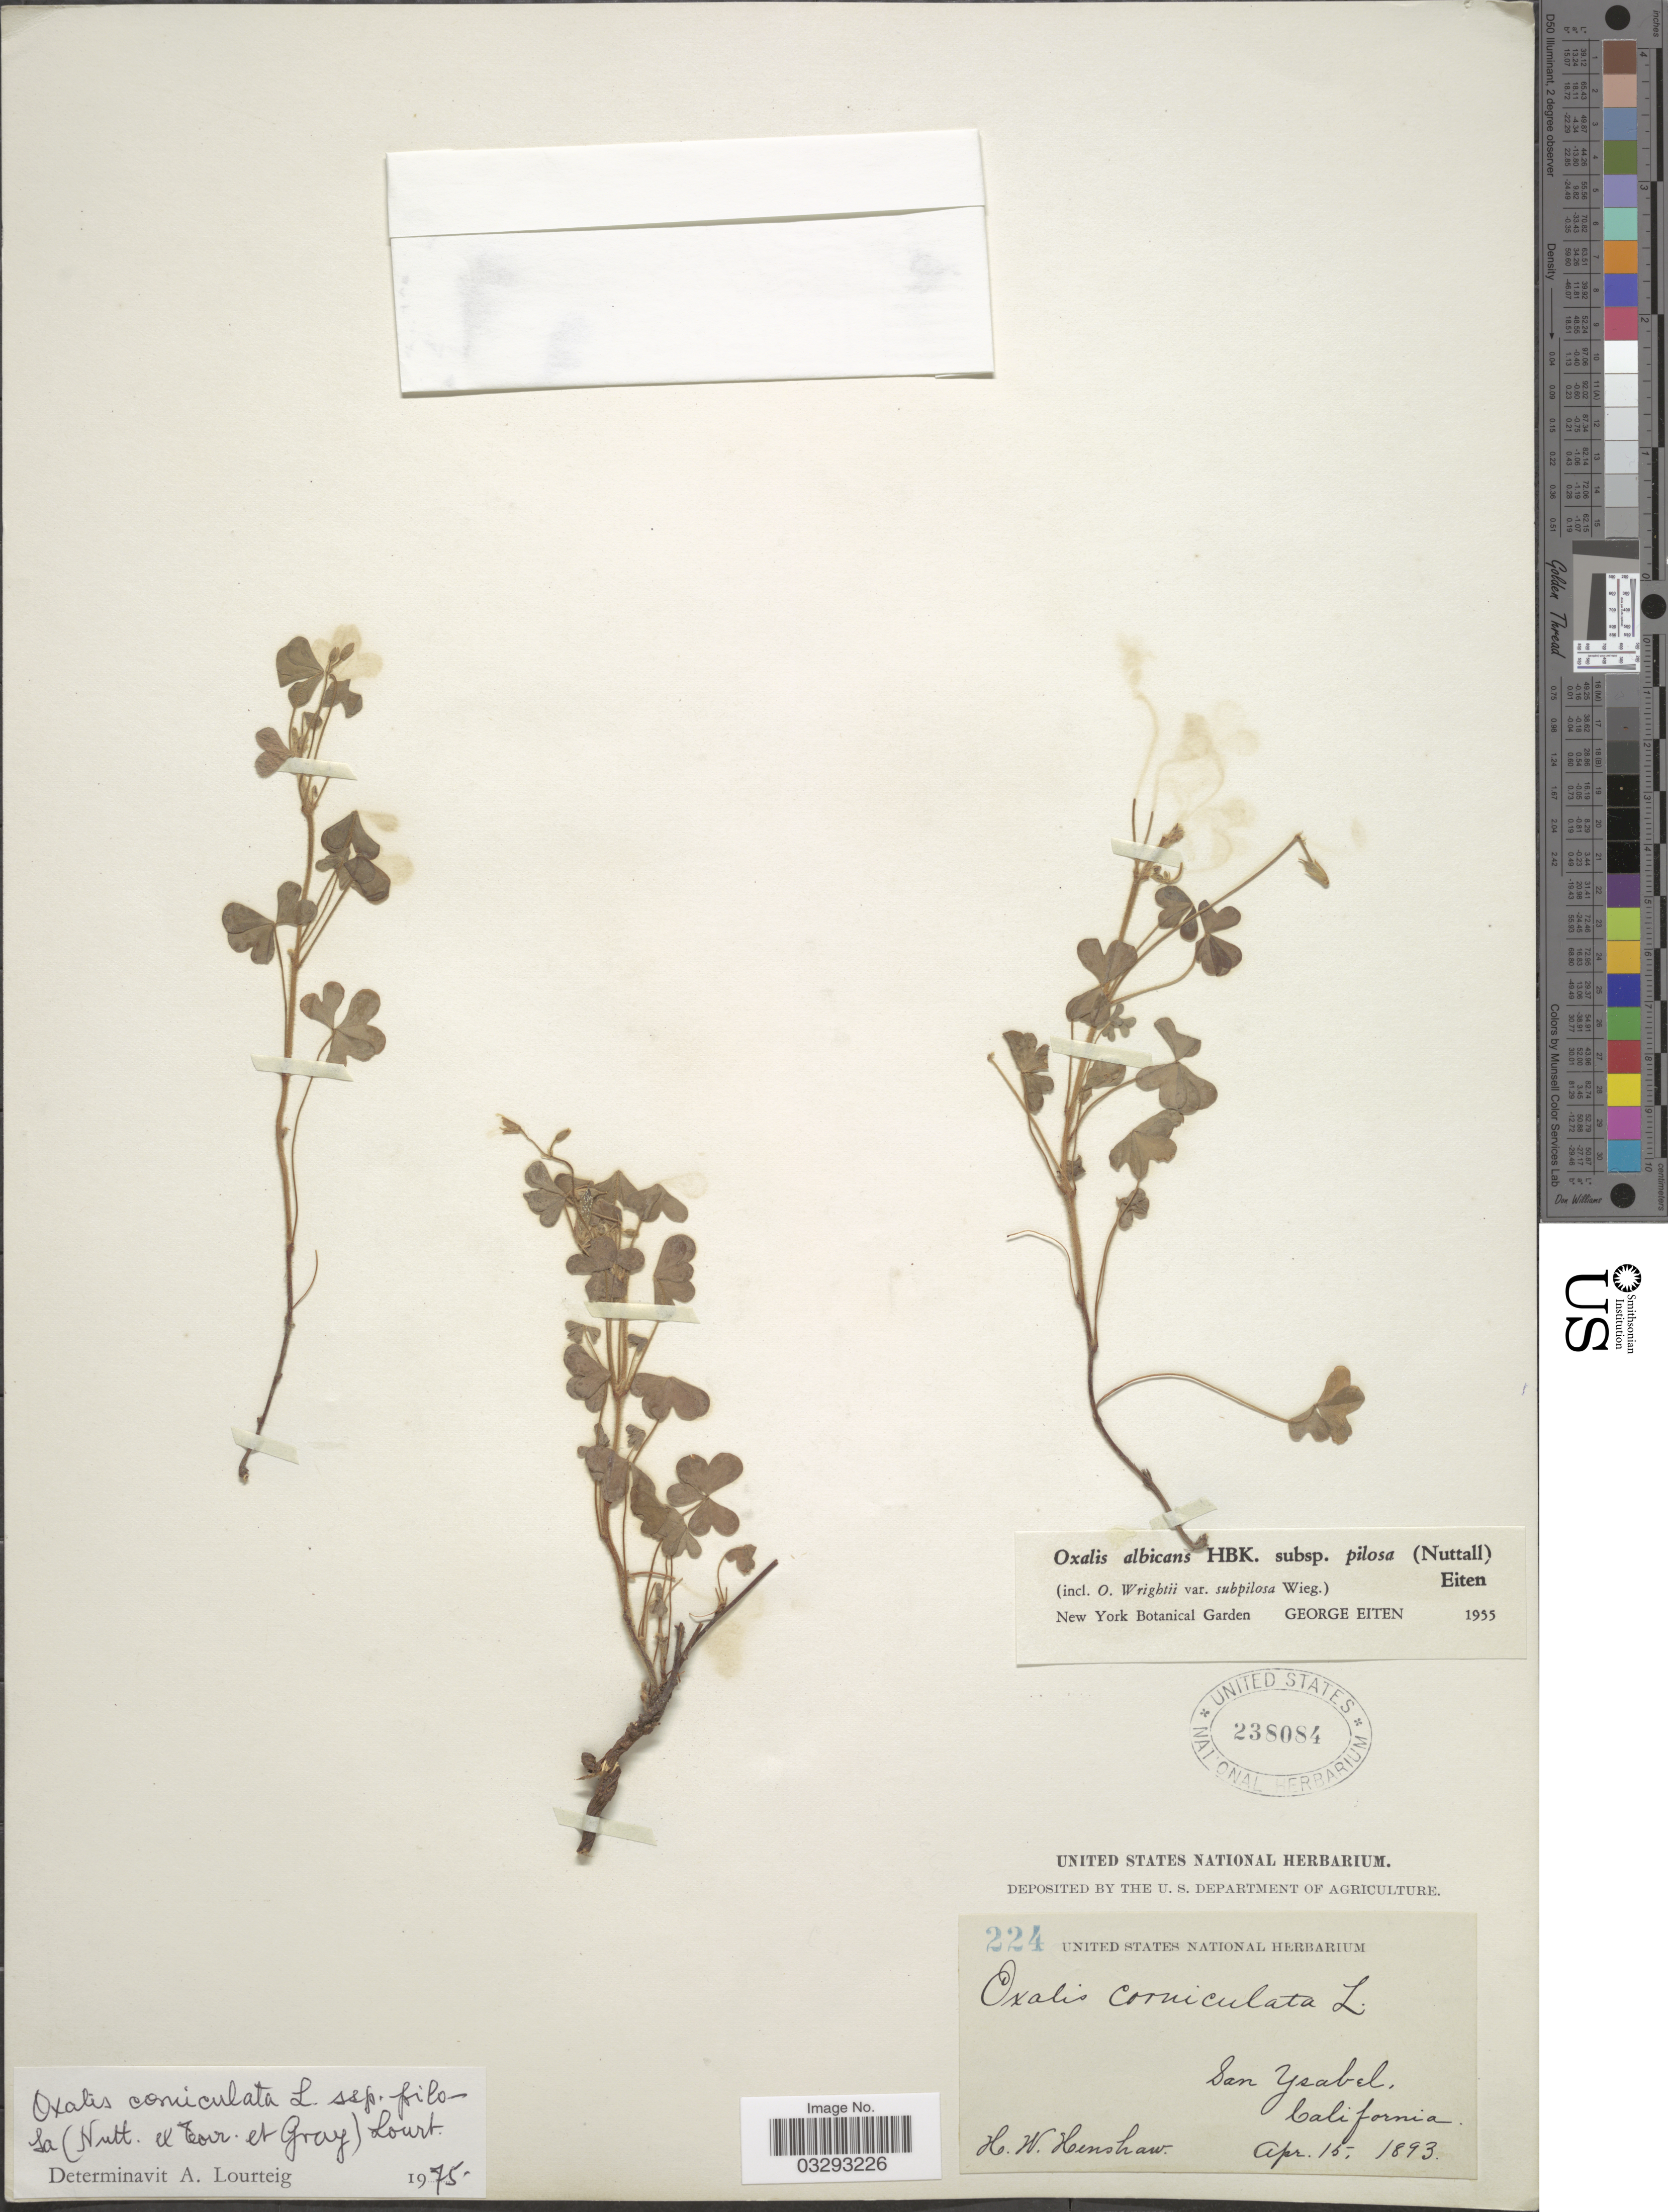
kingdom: Plantae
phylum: Tracheophyta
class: Magnoliopsida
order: Oxalidales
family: Oxalidaceae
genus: Oxalis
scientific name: Oxalis corniculata subsp. pilosa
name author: (Nutt.) Lourteig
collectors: H. Henshaw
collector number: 224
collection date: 1893-04-15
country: United States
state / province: California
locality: San Ysabel.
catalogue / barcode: US 238084